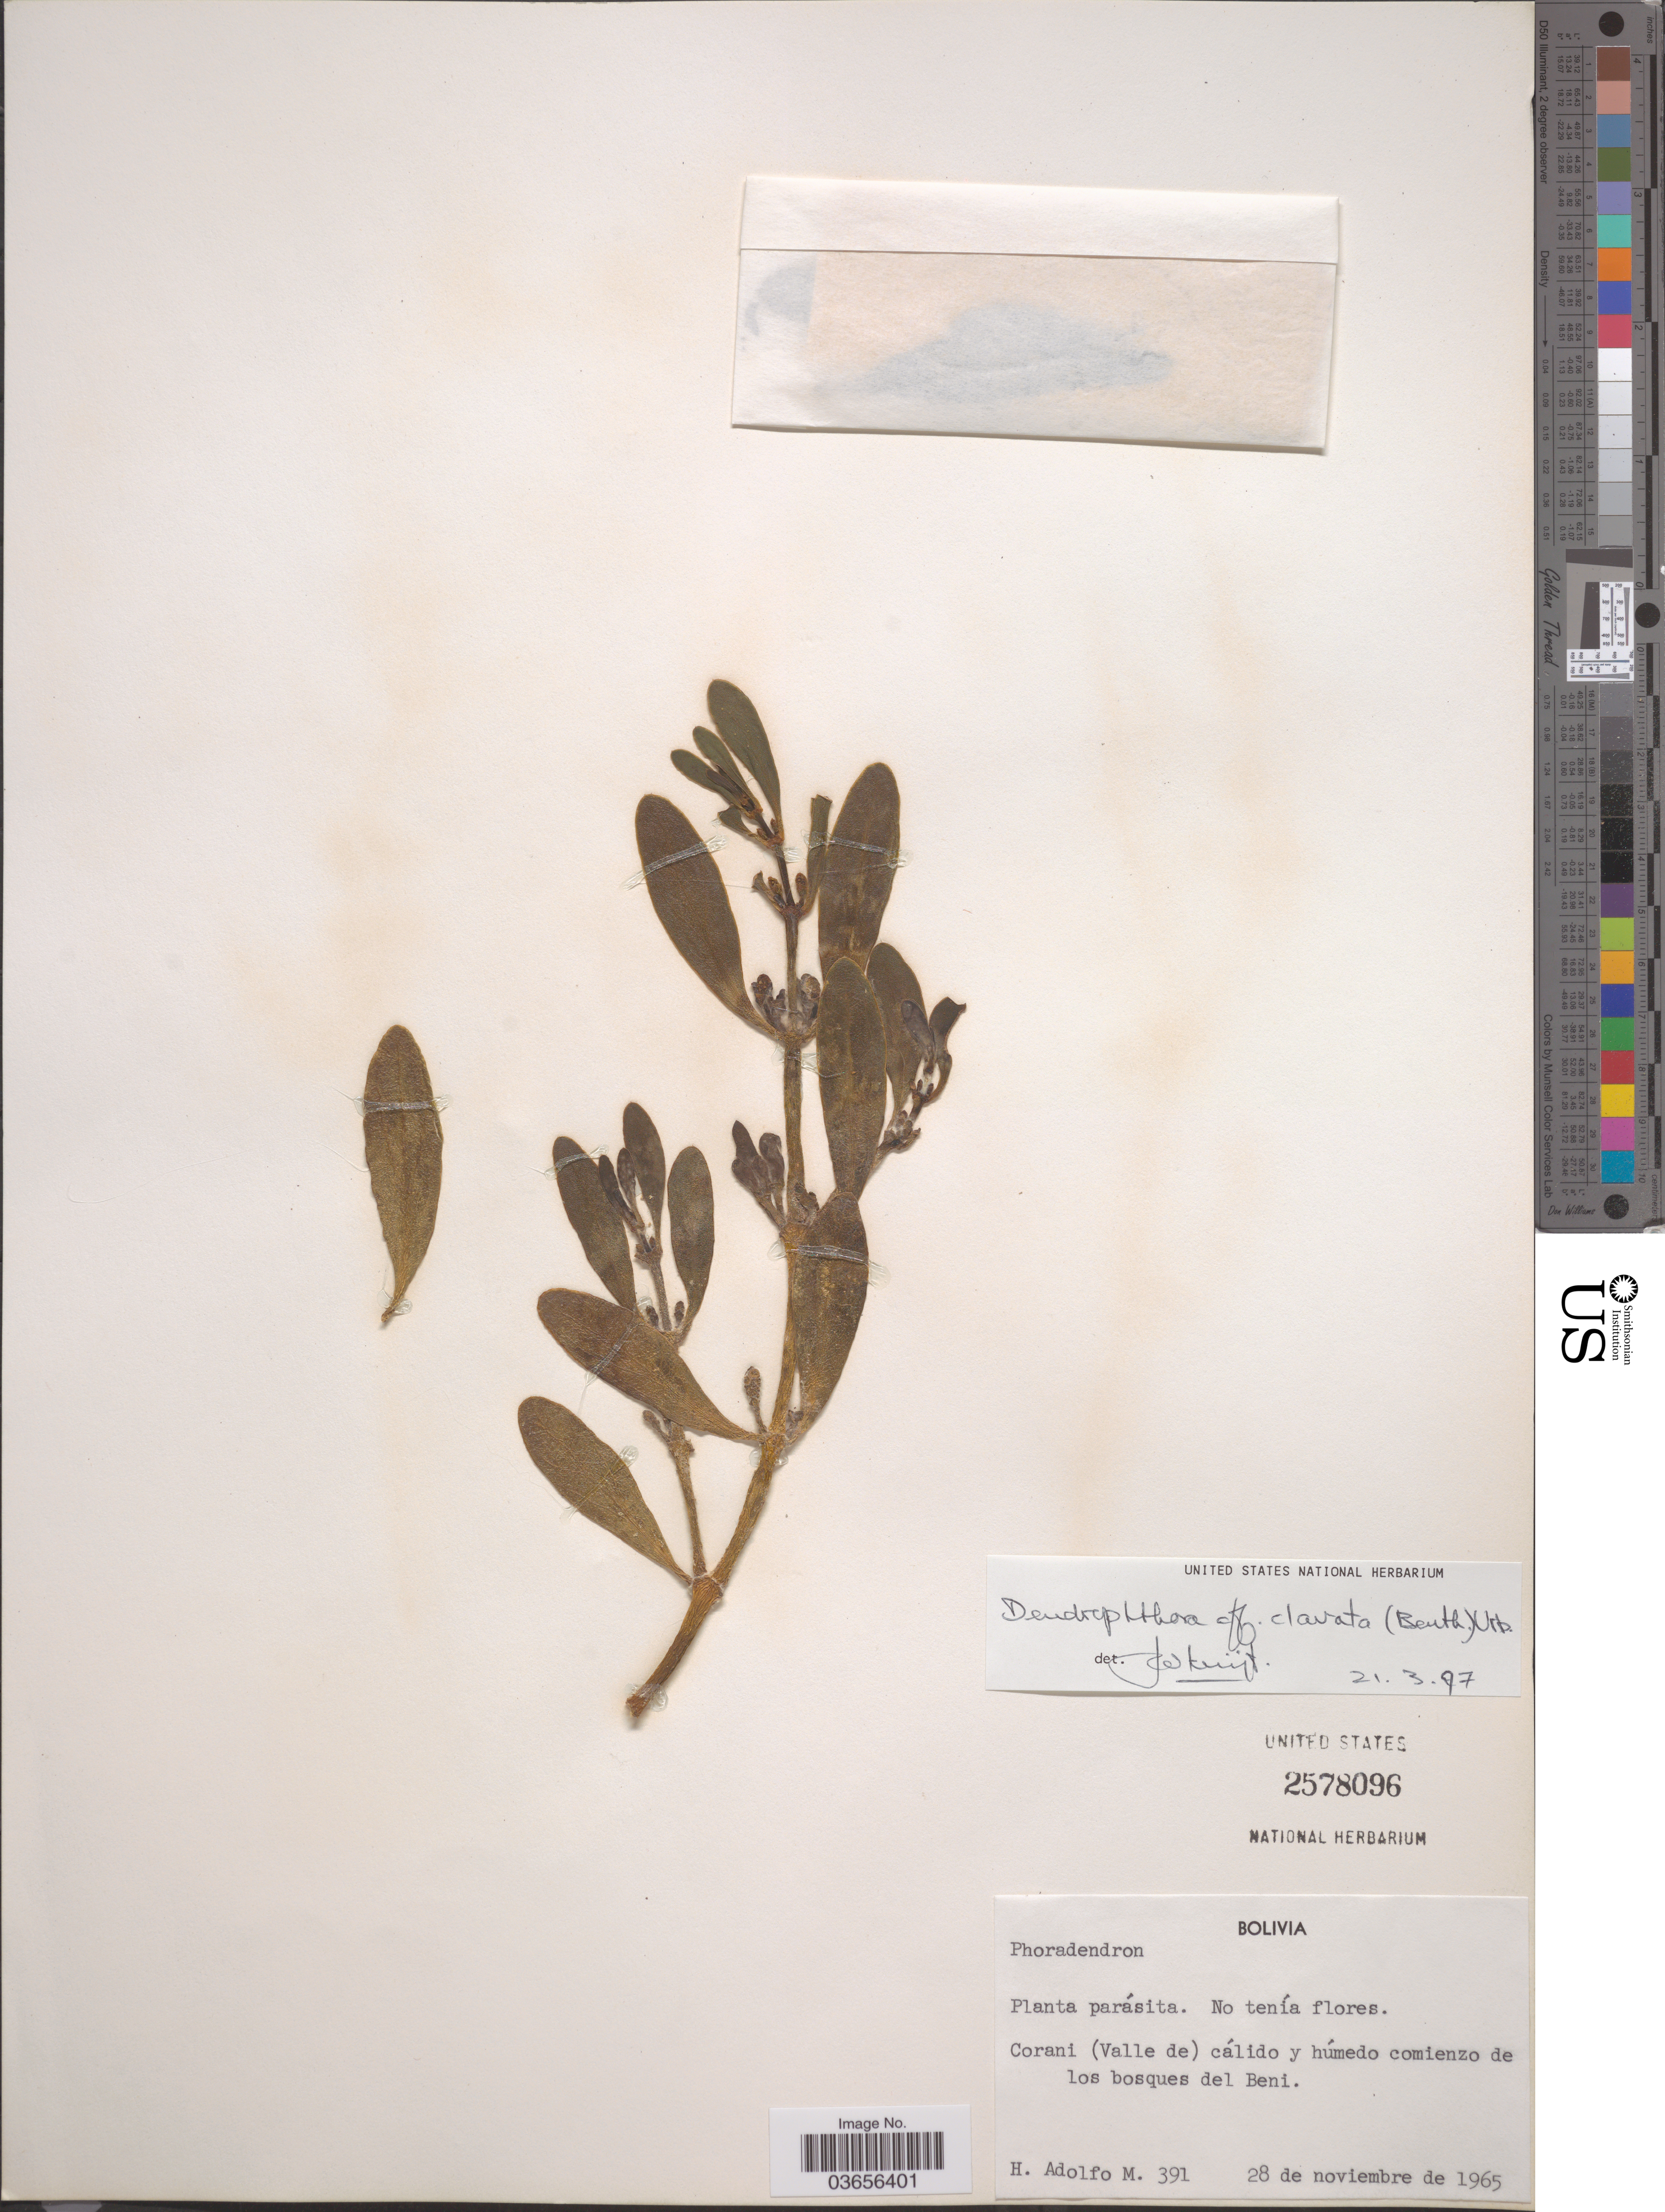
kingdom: Plantae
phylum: Tracheophyta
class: Magnoliopsida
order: Santalales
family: Viscaceae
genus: Dendrophthora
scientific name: Dendrophthora clavata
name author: (Benth.) Urb.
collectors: H. Adolfo M.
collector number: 391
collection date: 1965-11-28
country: Bolivia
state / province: Beni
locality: Corani (Valle de) cálido y húmedo comienzo de los bosques del Beni.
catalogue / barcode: US 2578096